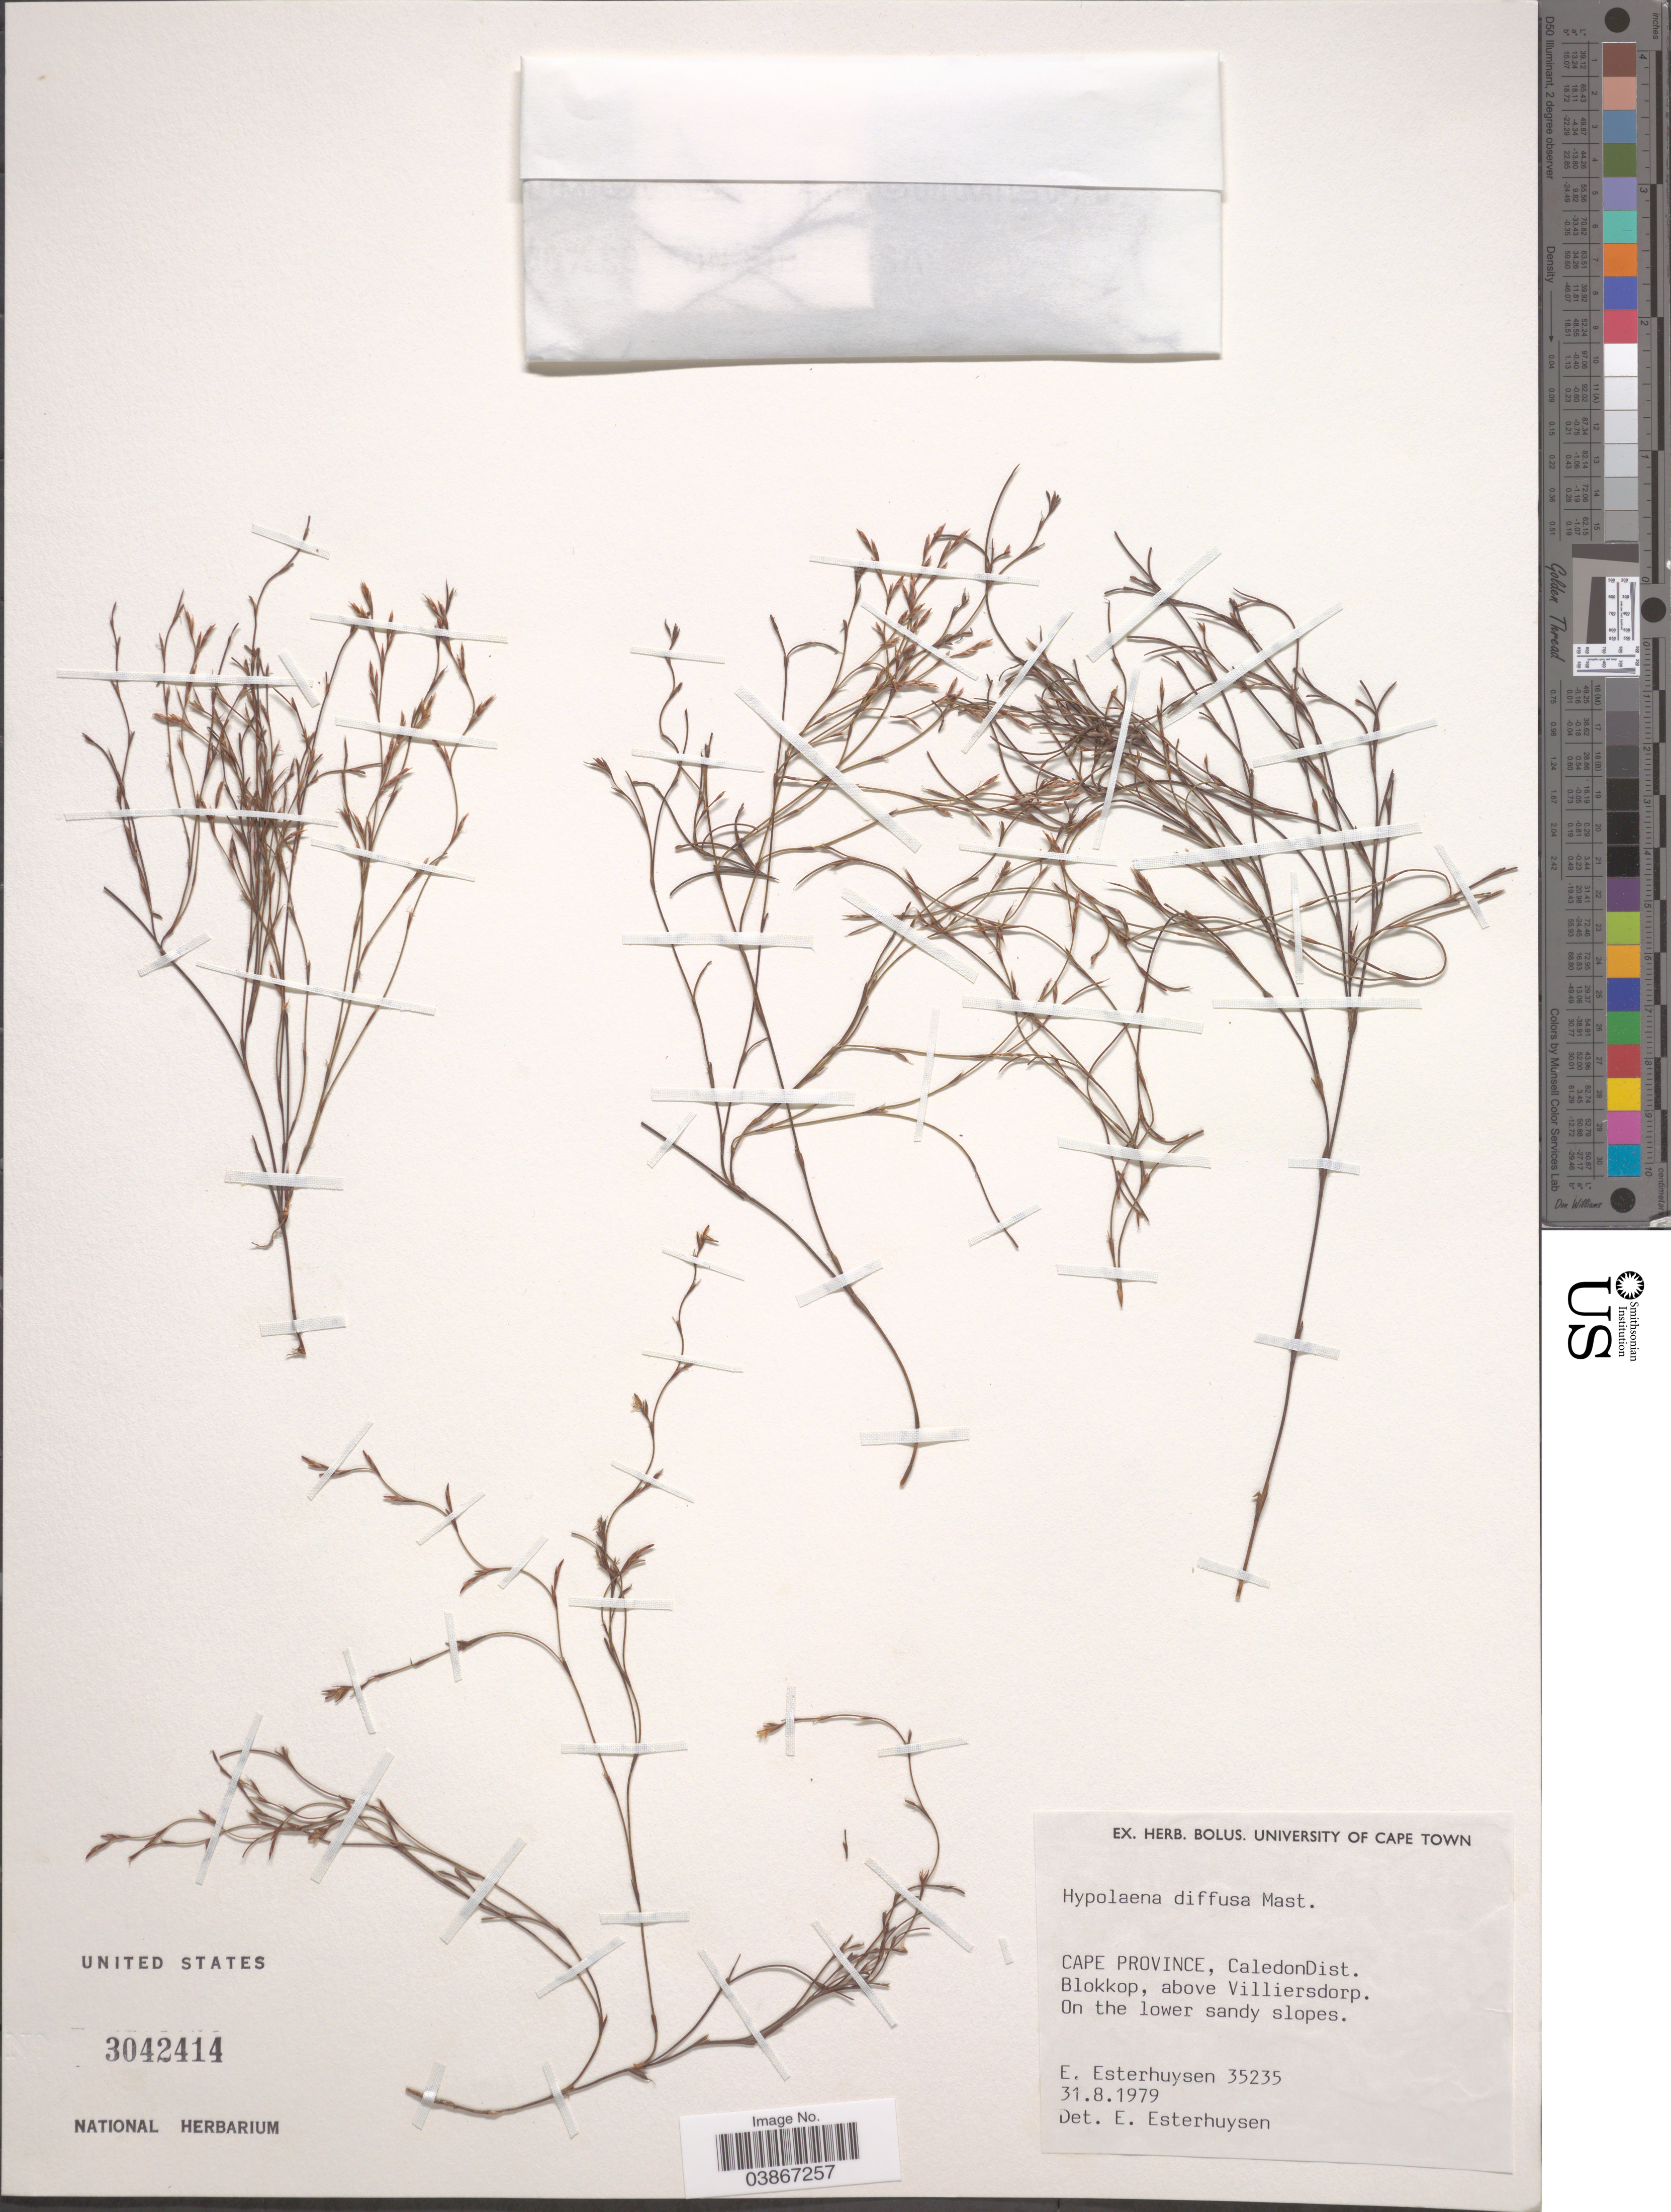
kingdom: Plantae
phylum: Tracheophyta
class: Liliopsida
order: Poales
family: Restionaceae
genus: Hypolaena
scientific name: Hypolaena diffusa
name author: Mast.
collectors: E. E. Esterhuysen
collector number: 35235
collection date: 1979-08-31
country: South Africa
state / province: Western Cape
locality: Celedon Dist. Blokkop, above Villiersdorp.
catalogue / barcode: US 3042414